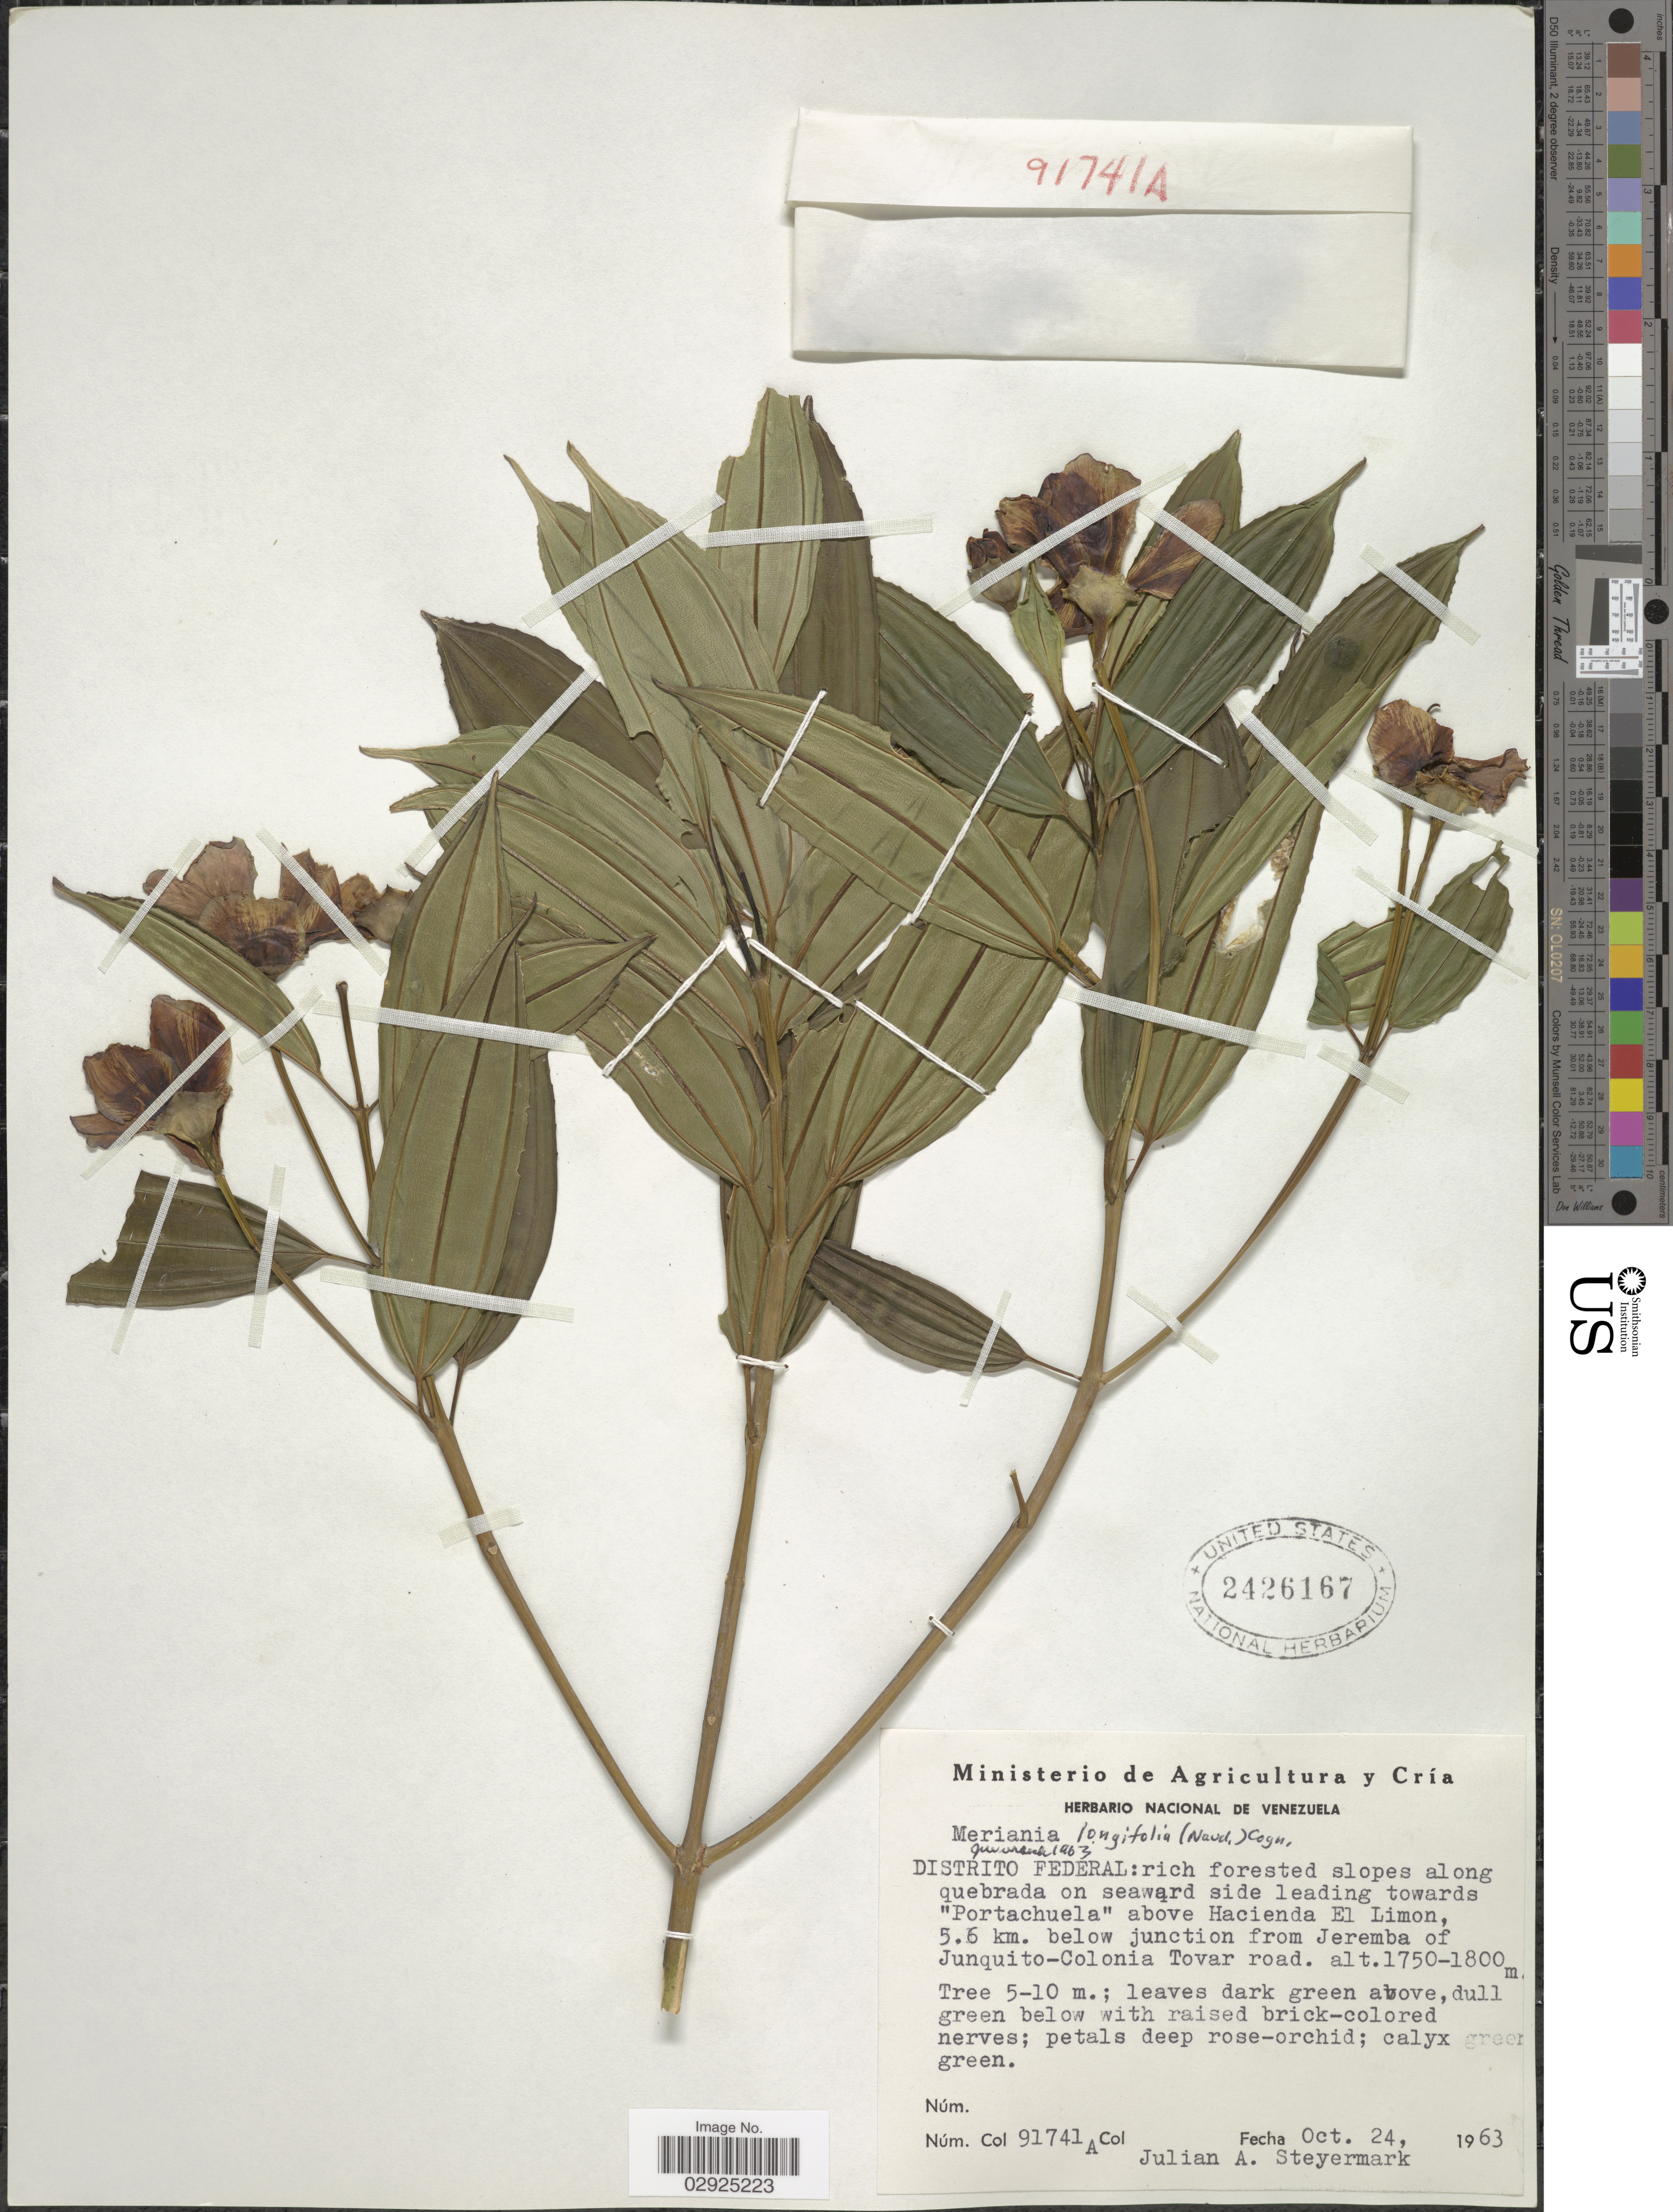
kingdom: Plantae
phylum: Tracheophyta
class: Magnoliopsida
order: Myrtales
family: Melastomataceae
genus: Meriania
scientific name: Meriania longifolia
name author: (Naudin) Cogn.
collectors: J. Steyermark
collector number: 91741A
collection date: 1963-10-24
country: Venezuela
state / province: Distrito Federal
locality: Distrito Federal: rich forested slopes along quebrada on seaward side leading towards "Portachuela" above Hacienda El Limon, 5.6 km. below junction from Jeremba of Junquito-Colonia Tovar road.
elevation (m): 1750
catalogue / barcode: US 2426167